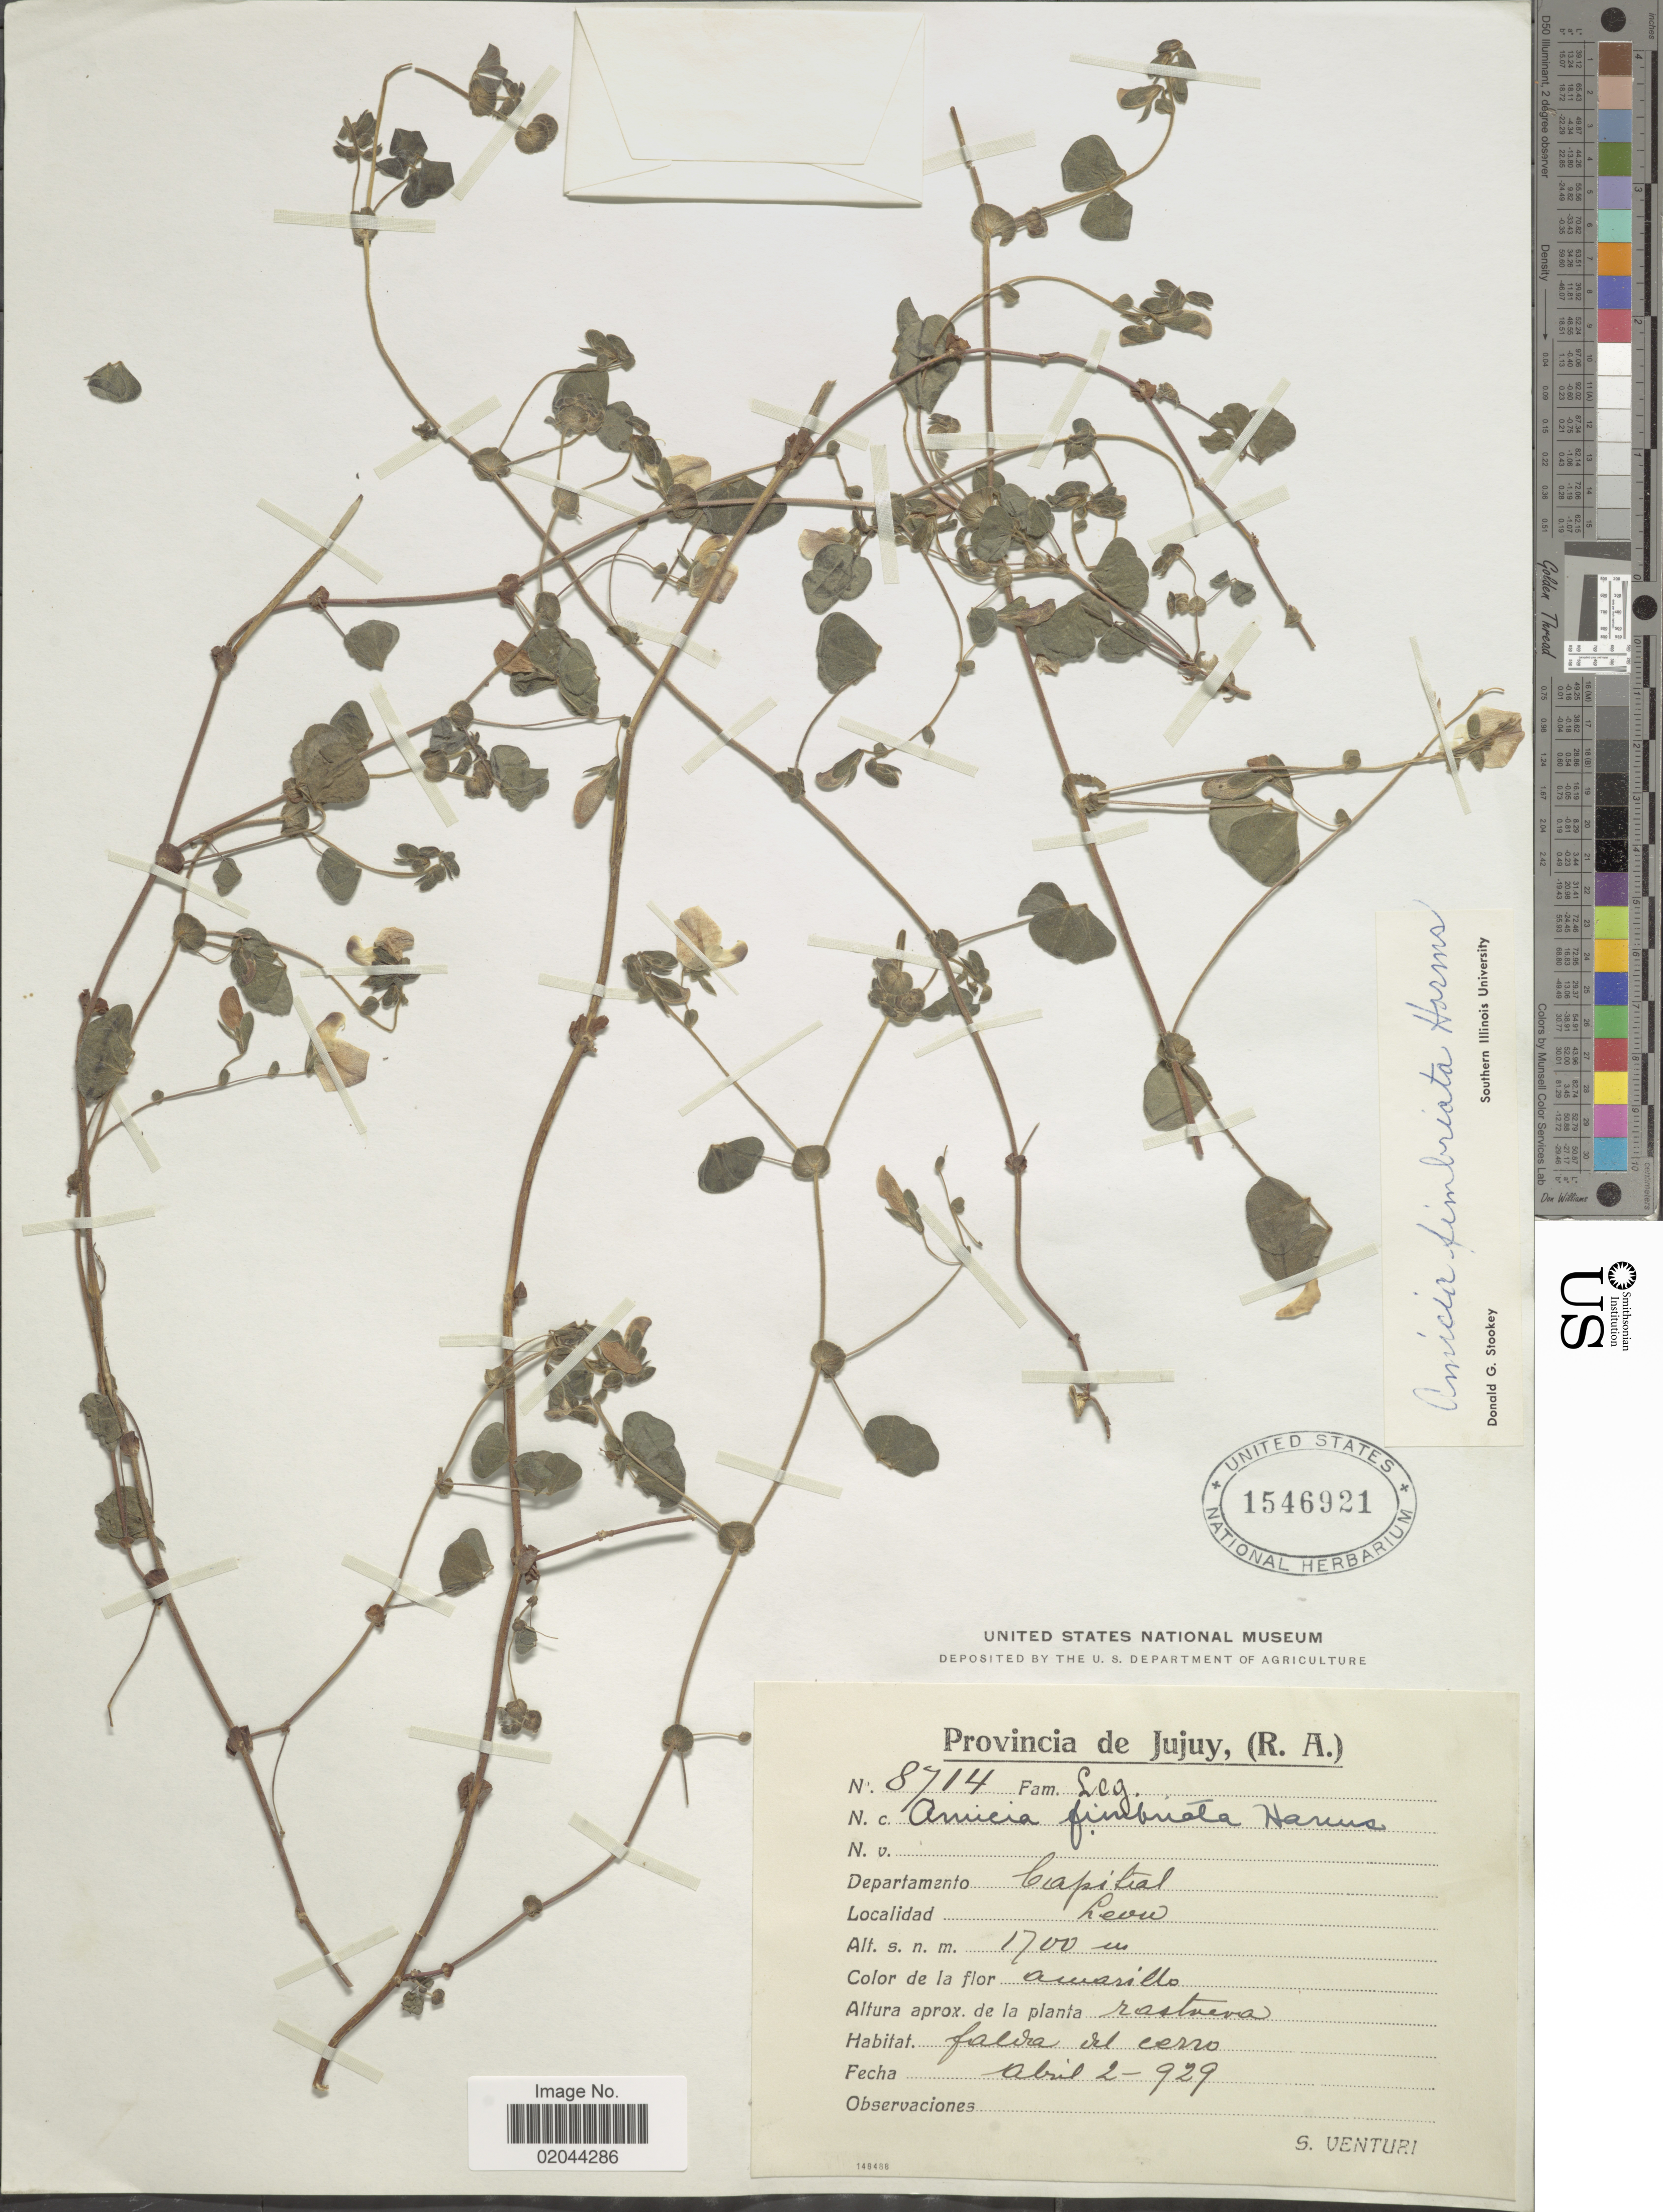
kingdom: Plantae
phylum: Tracheophyta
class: Magnoliopsida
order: Fabales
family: Fabaceae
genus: Amicia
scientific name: Amicia fimbriata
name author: Harms in Kuntze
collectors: S. Venturi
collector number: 8714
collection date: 1929-04-02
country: Argentina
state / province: Jujuy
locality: (R.A.) Departamento Capital, Levu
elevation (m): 1700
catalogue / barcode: US 1546921